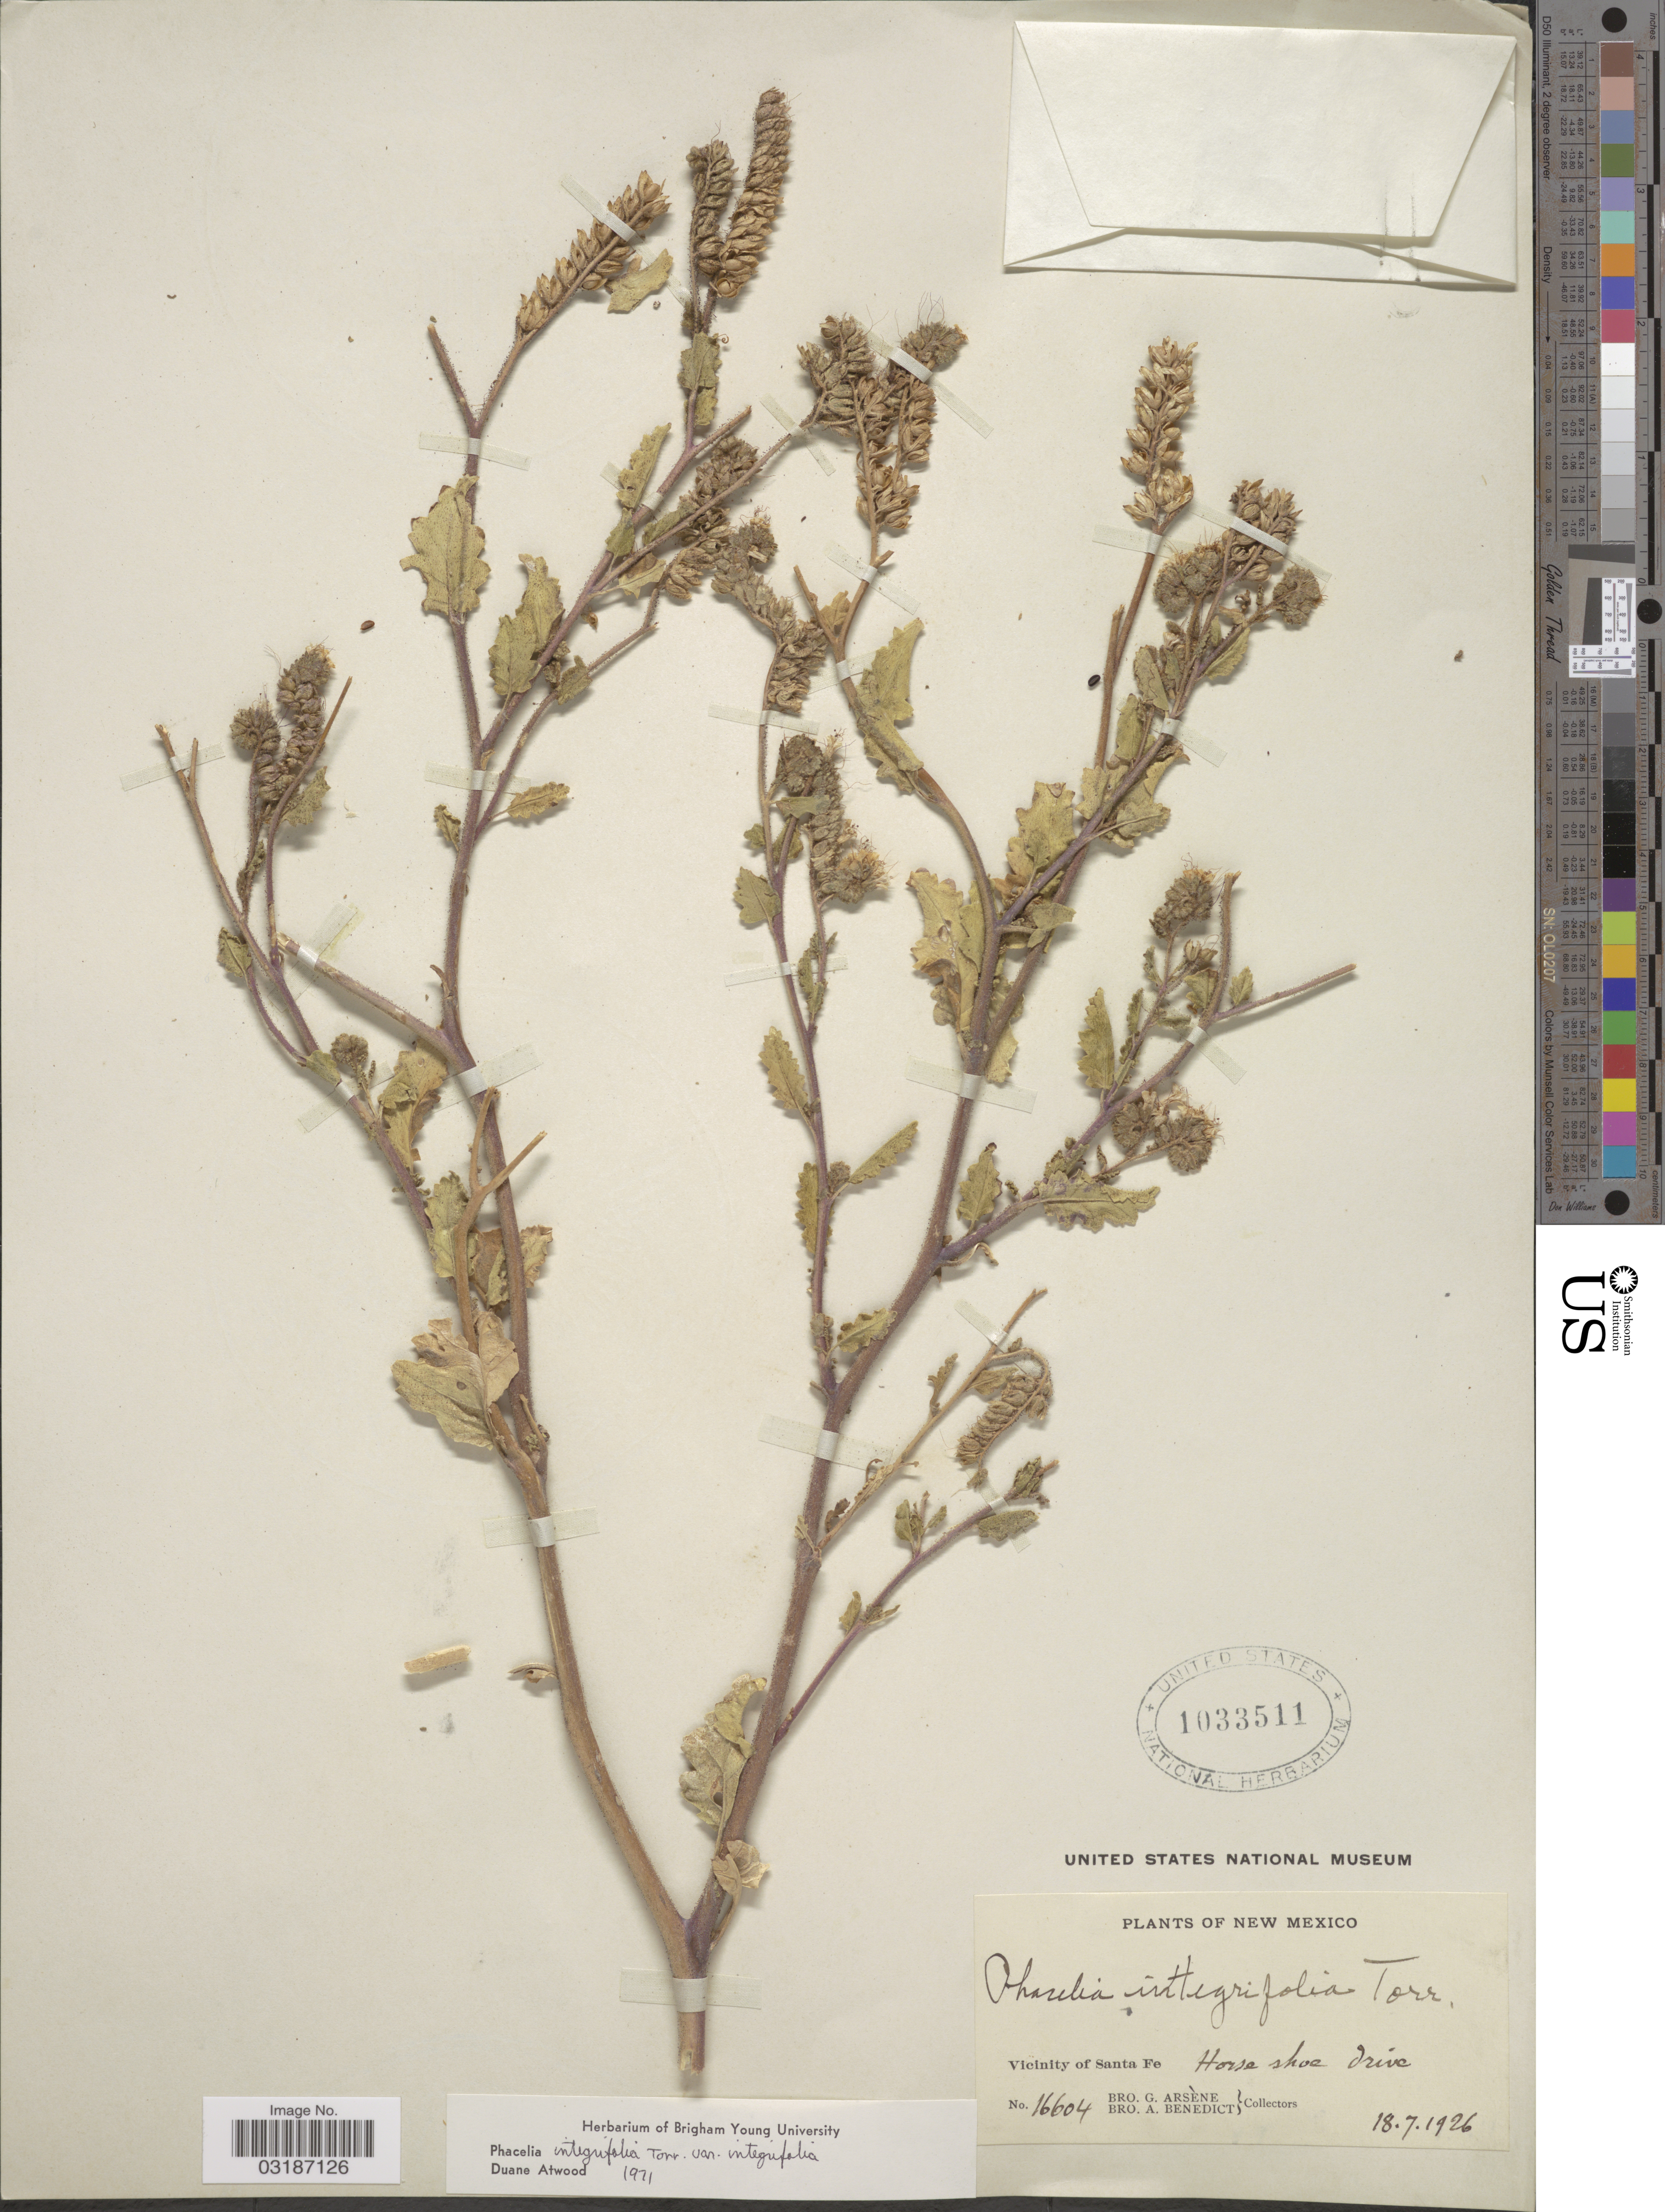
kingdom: Plantae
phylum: Tracheophyta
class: Magnoliopsida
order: Boraginales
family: Hydrophyllaceae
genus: Phacelia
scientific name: Phacelia integrifolia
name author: Torr.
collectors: Bro. G. Arsène & Bro. A. Benedict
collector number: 16604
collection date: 1926-07-18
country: United States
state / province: New Mexico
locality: Vicinity of Santa Fe Horse shoe drive.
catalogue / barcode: US 1033511